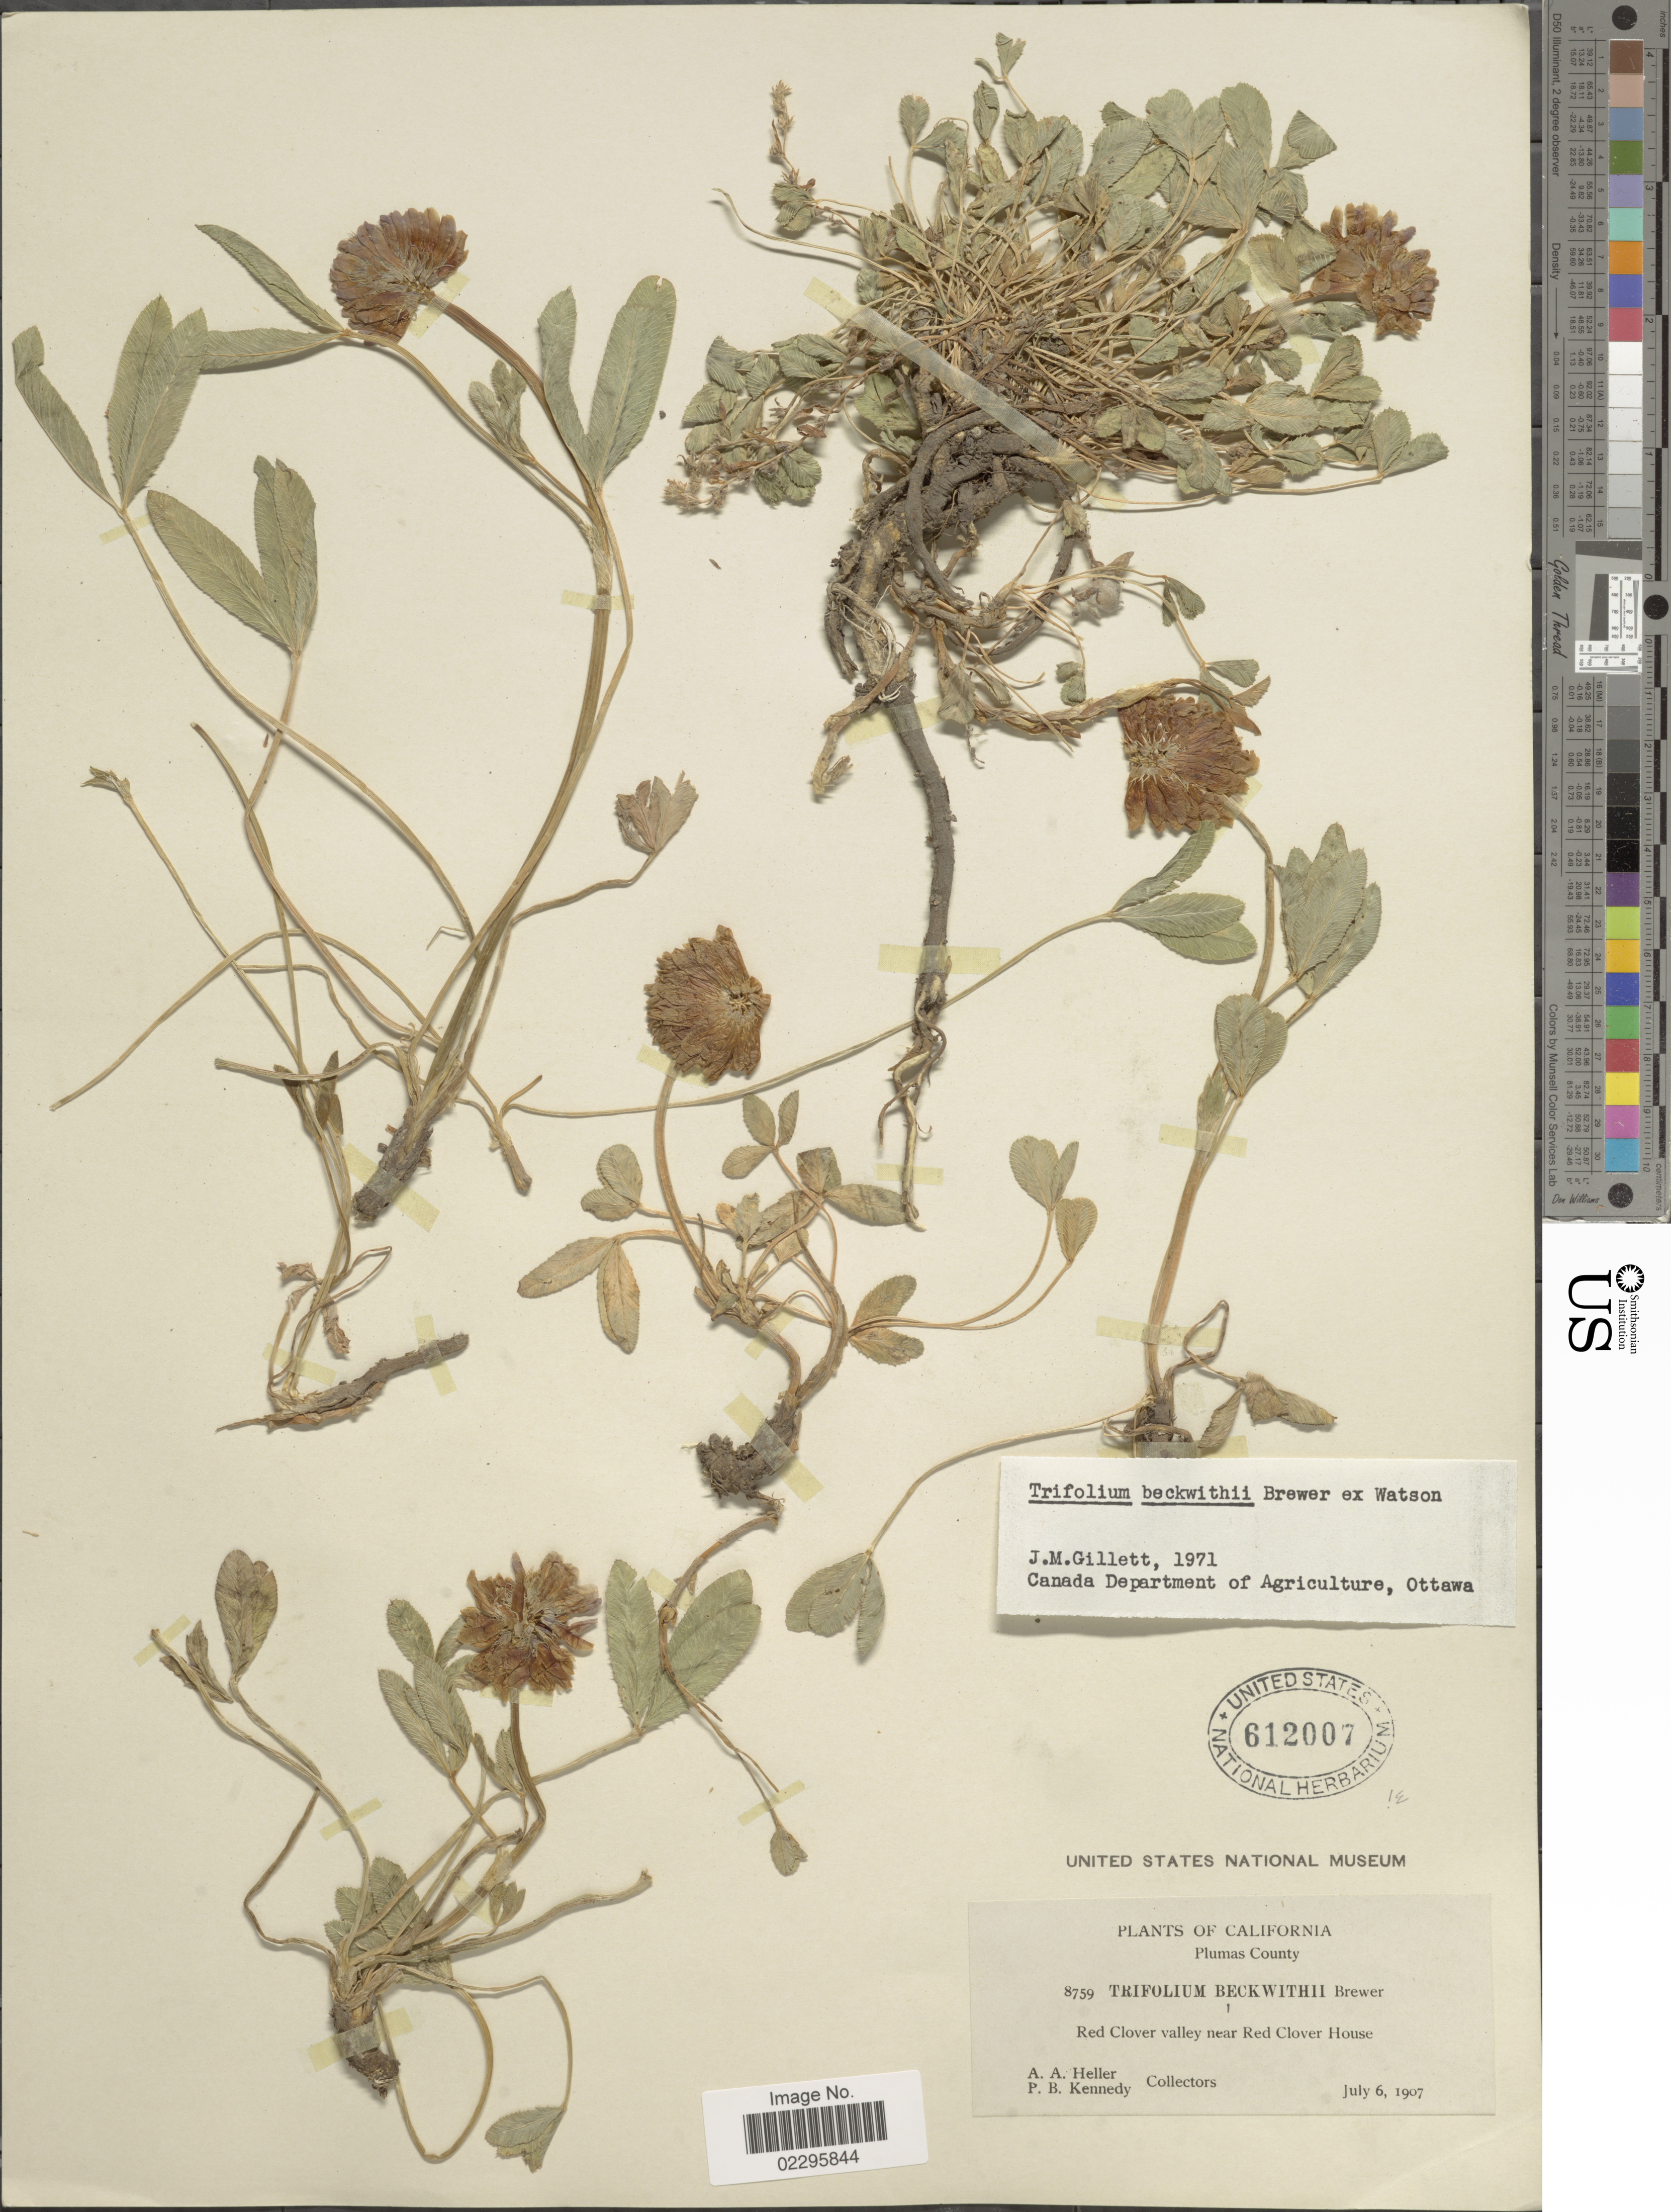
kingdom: Plantae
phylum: Tracheophyta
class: Magnoliopsida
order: Fabales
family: Fabaceae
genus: Trifolium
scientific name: Trifolium beckwithii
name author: S. Watson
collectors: A. A. Heller & P. B. Kennedy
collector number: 8759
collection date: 1907-07-06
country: United States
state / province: California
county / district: Plumas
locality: Plumas County, red Clover valley near Red Clover House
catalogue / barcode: US 612007